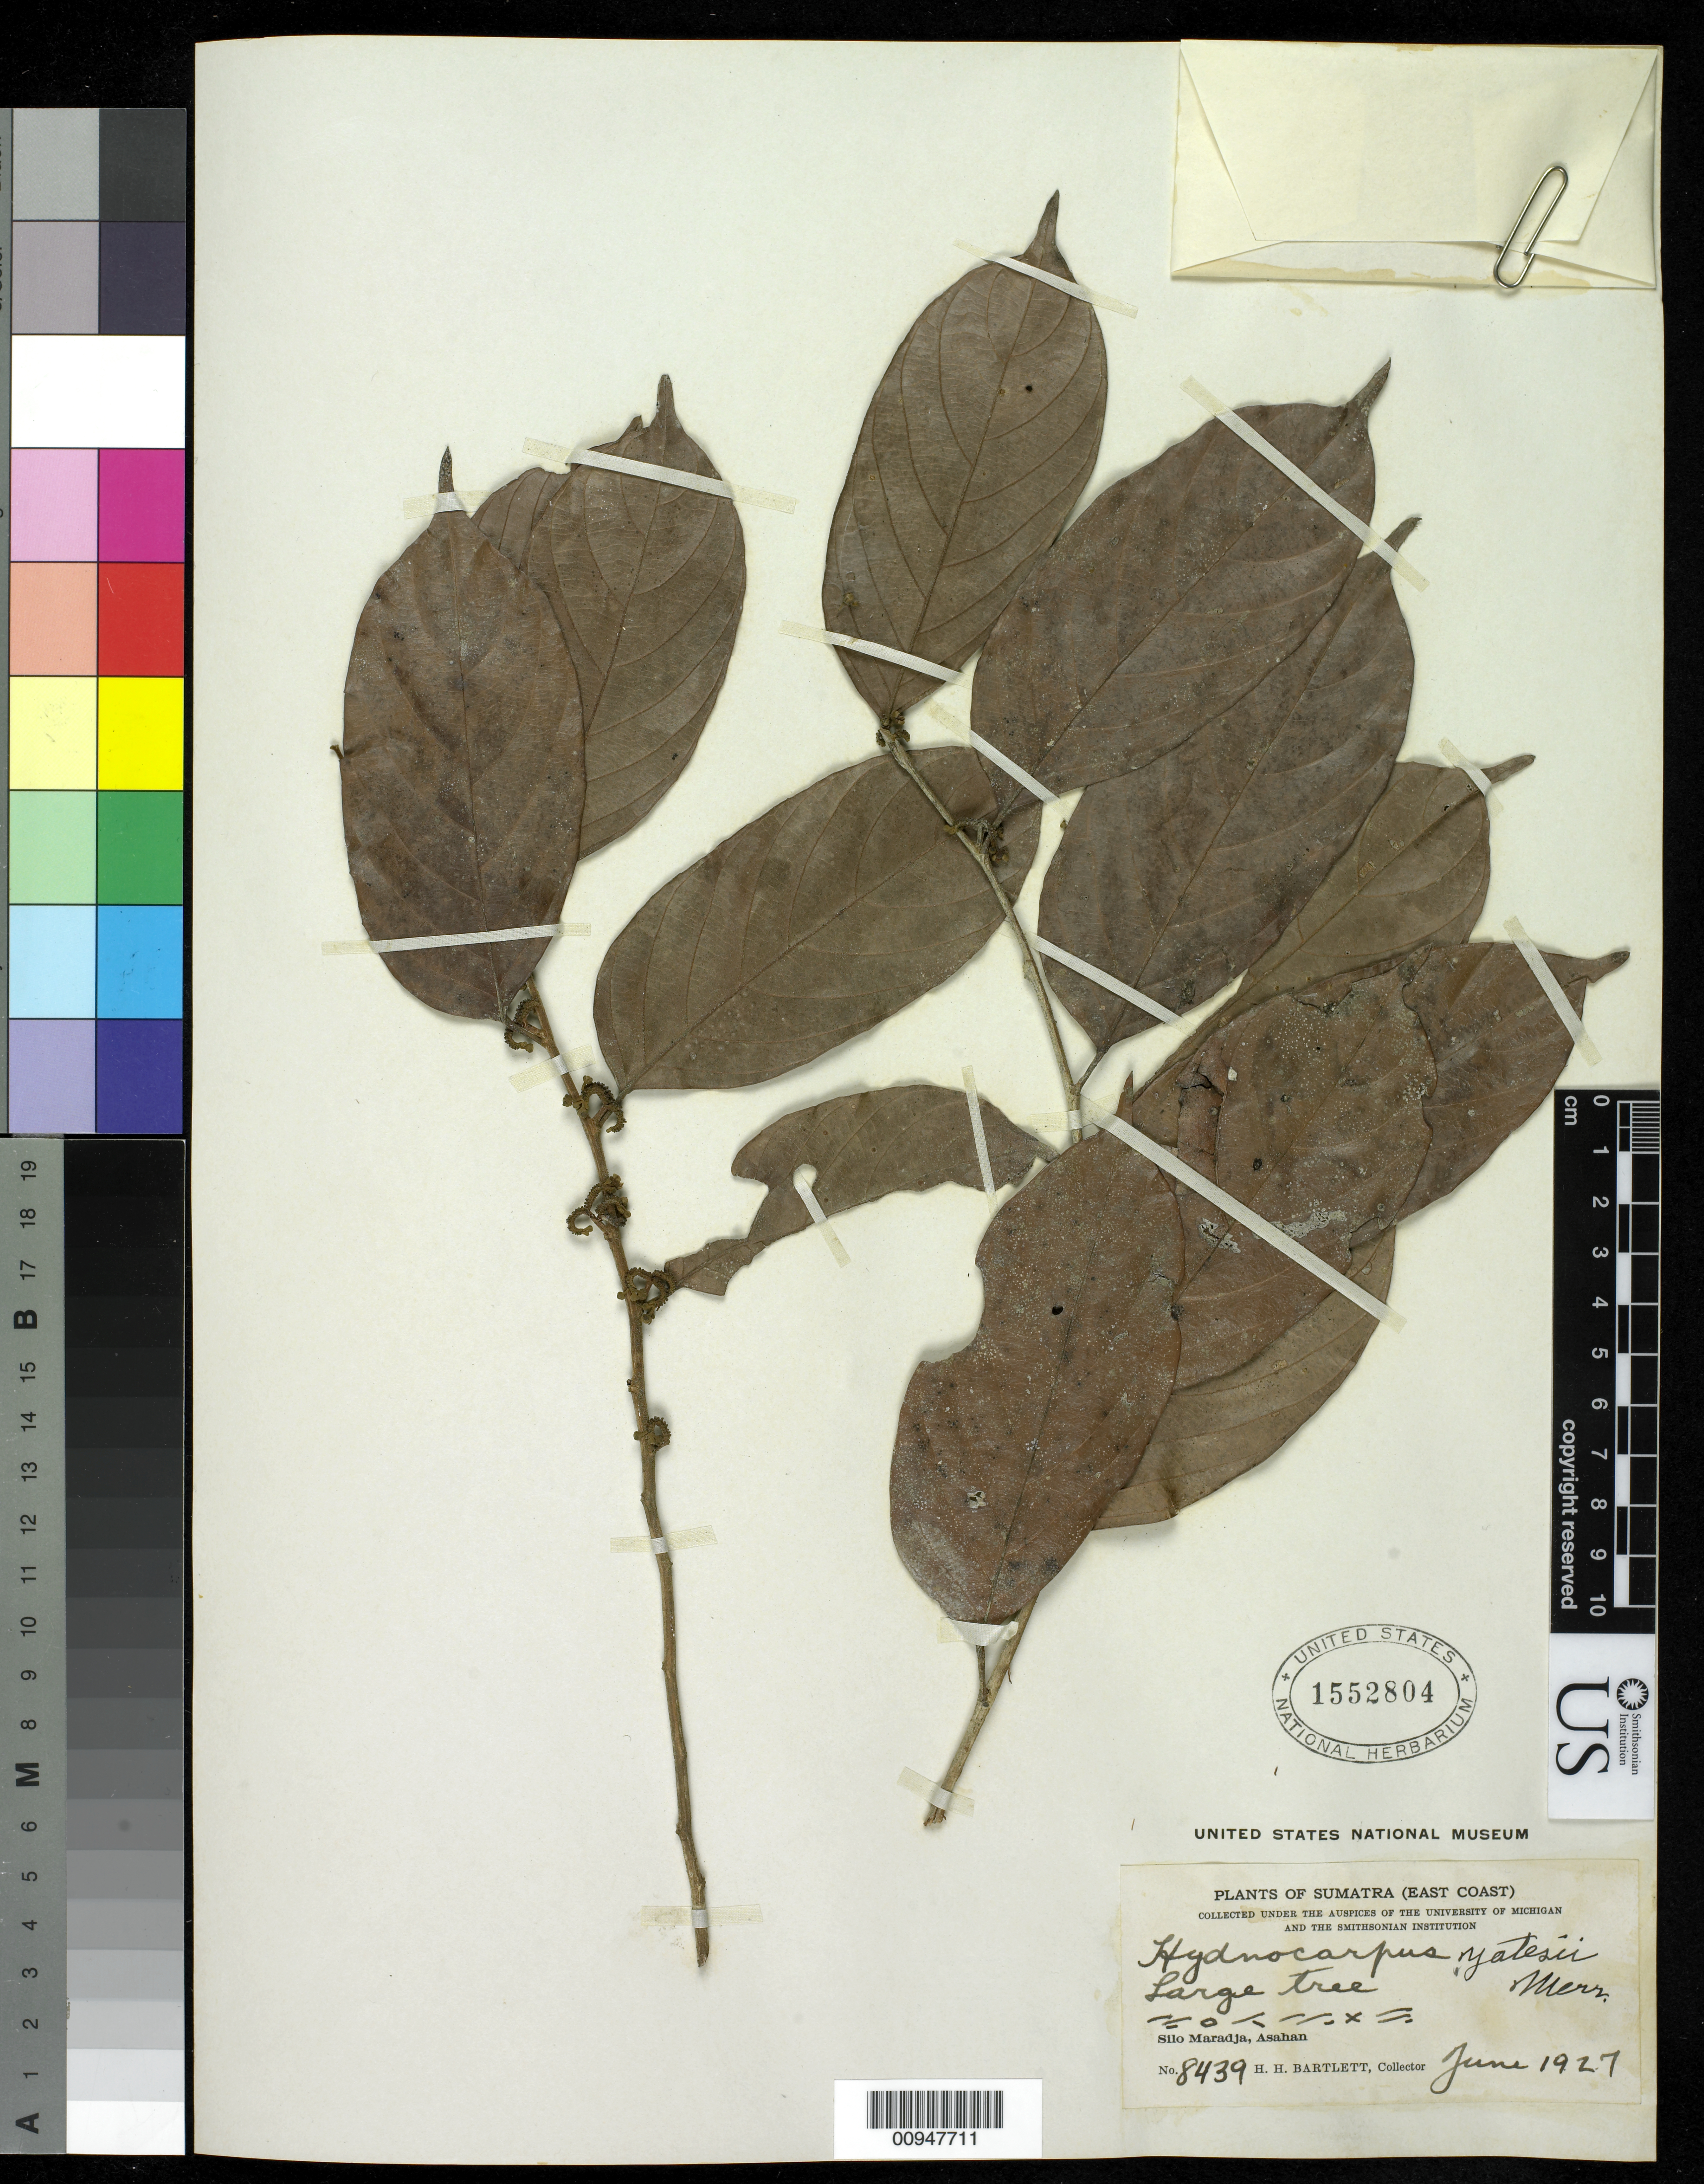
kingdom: Plantae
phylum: Tracheophyta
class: Magnoliopsida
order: Malpighiales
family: Achariaceae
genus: Hydnocarpus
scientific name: Hydnocarpus yatesii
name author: Merr.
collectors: H. H. Bartlett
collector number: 8439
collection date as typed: Jun 1927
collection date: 1927-06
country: Indonesia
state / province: Sumatra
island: Sumatra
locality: Silo Maradja, Asahan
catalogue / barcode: US 1552804